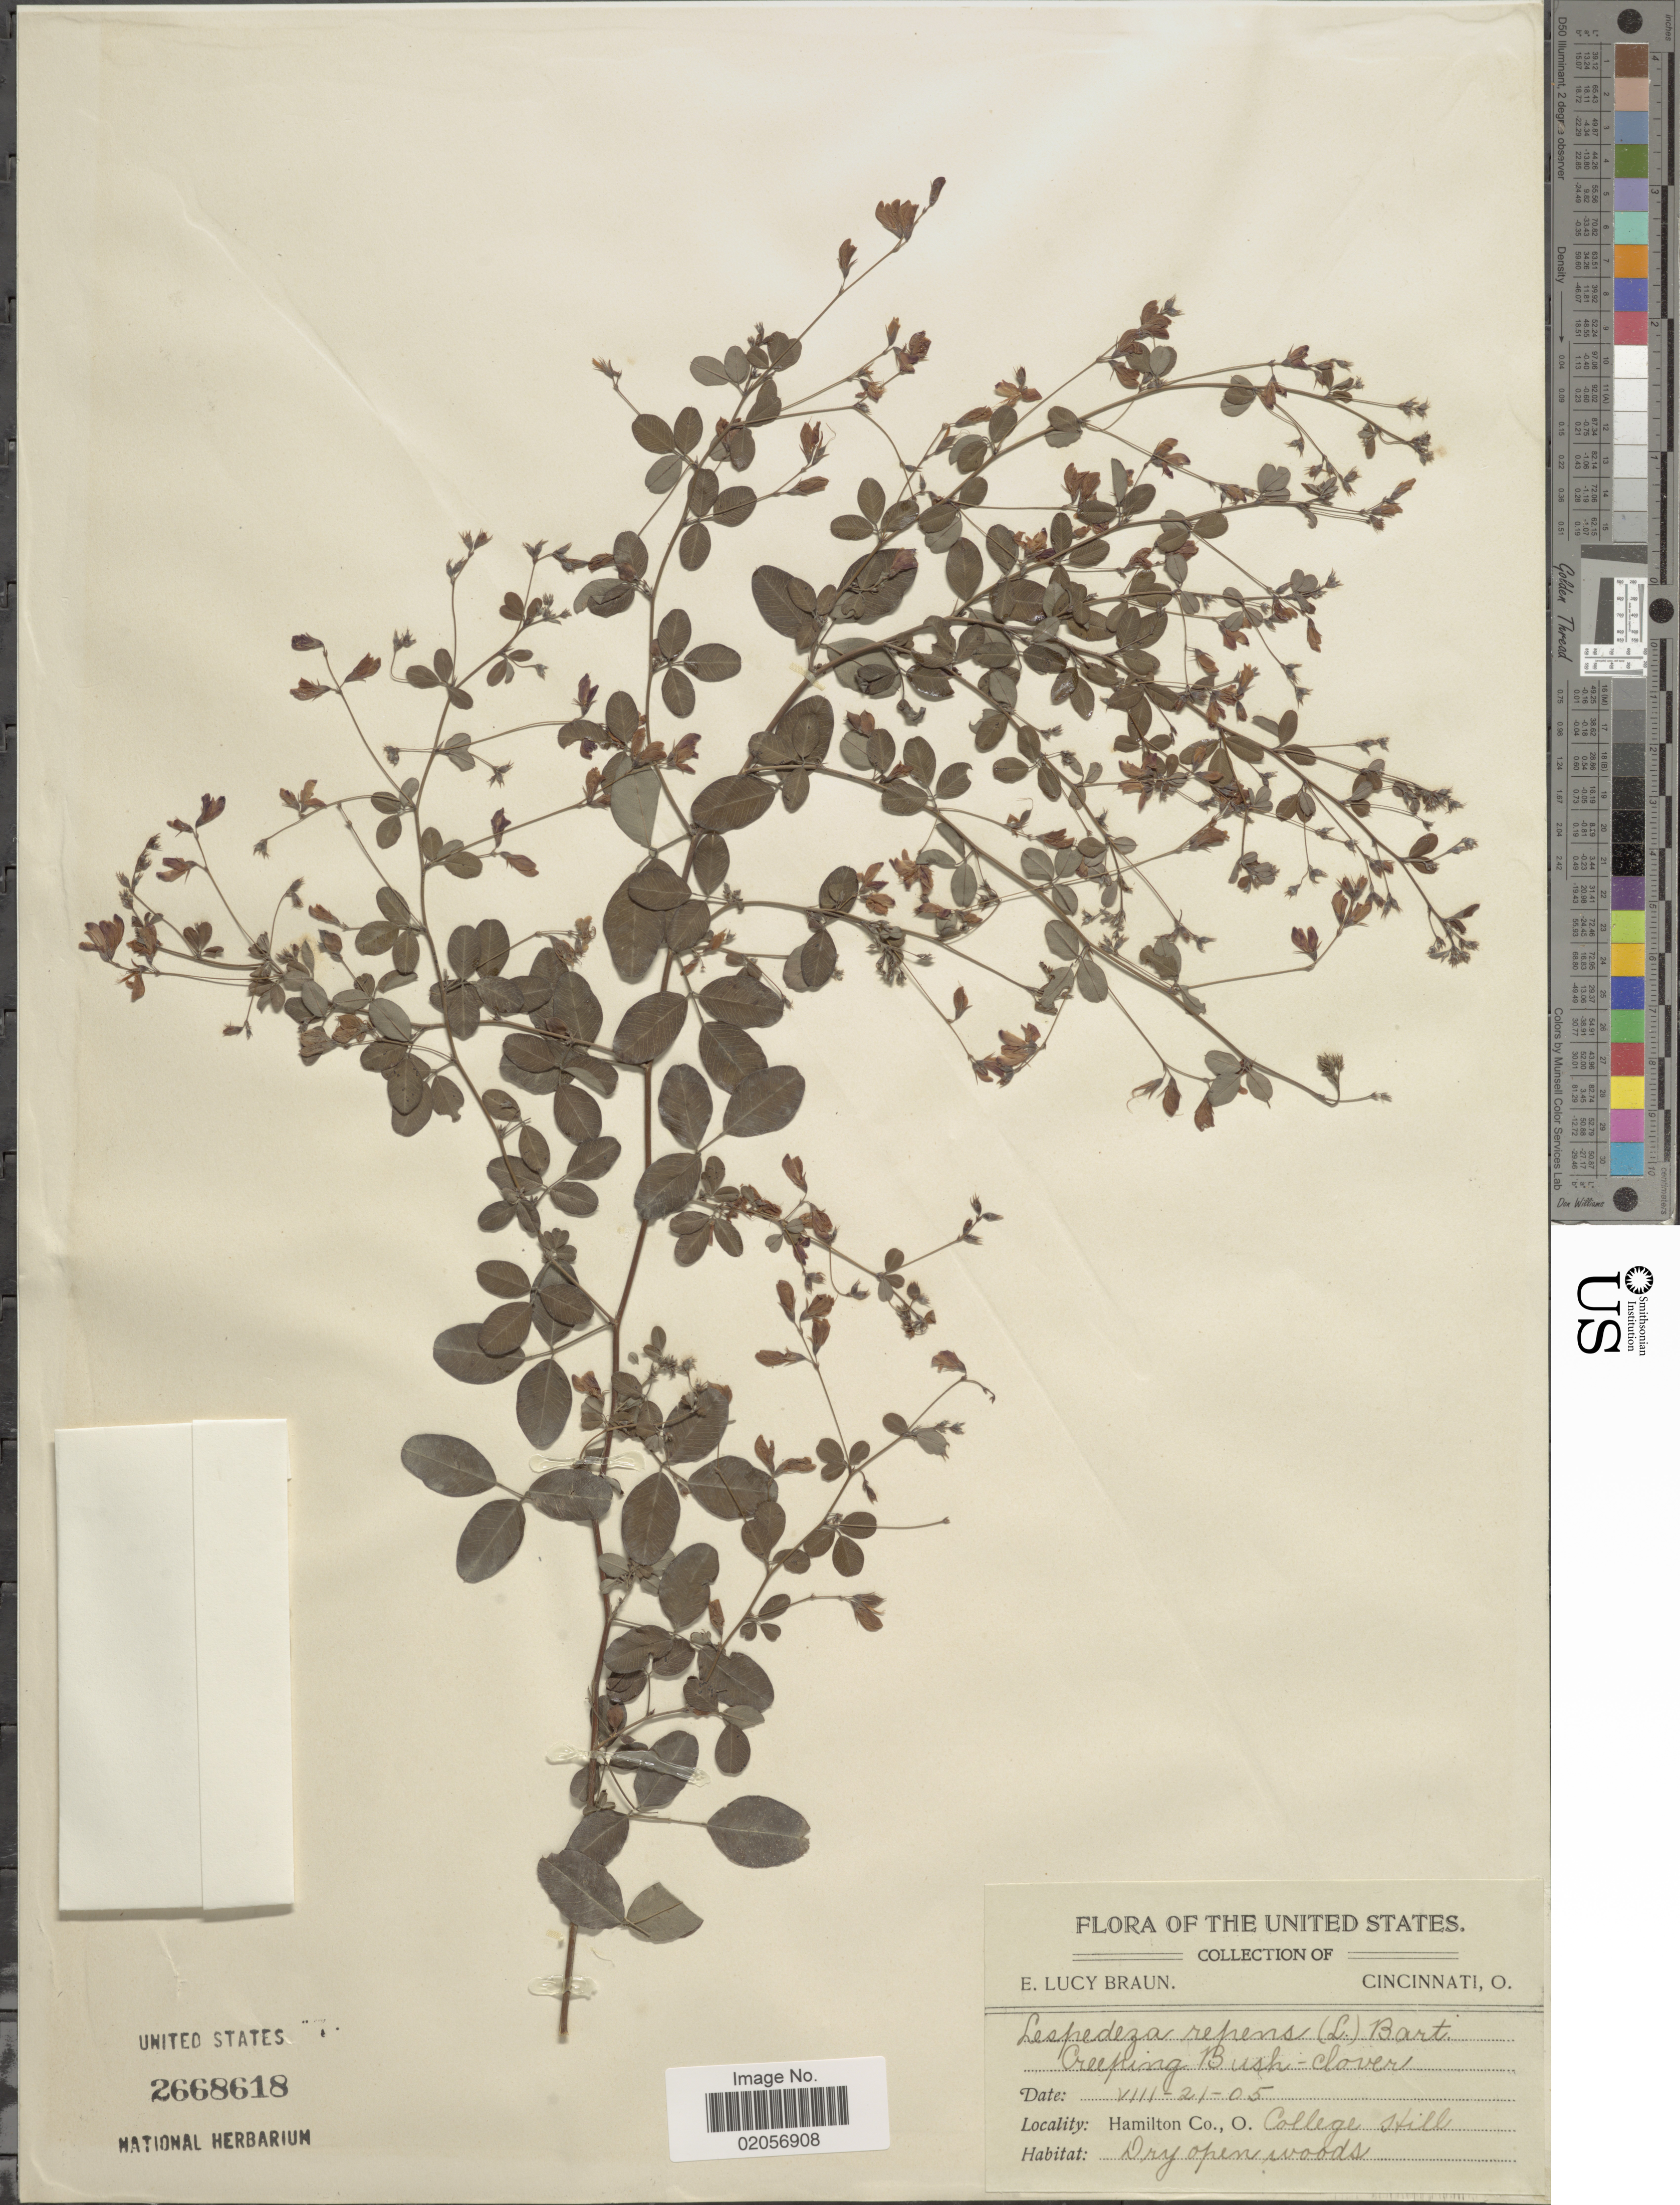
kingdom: Plantae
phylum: Tracheophyta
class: Magnoliopsida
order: Fabales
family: Fabaceae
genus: Lespedeza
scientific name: Lespedeza repens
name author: (L.) W.P.C. Barton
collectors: E. L. Braun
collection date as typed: Transcribed d/m/y: 21/8/05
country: United States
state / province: Ohio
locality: Hamilton Co., College Hill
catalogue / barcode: US 2668618